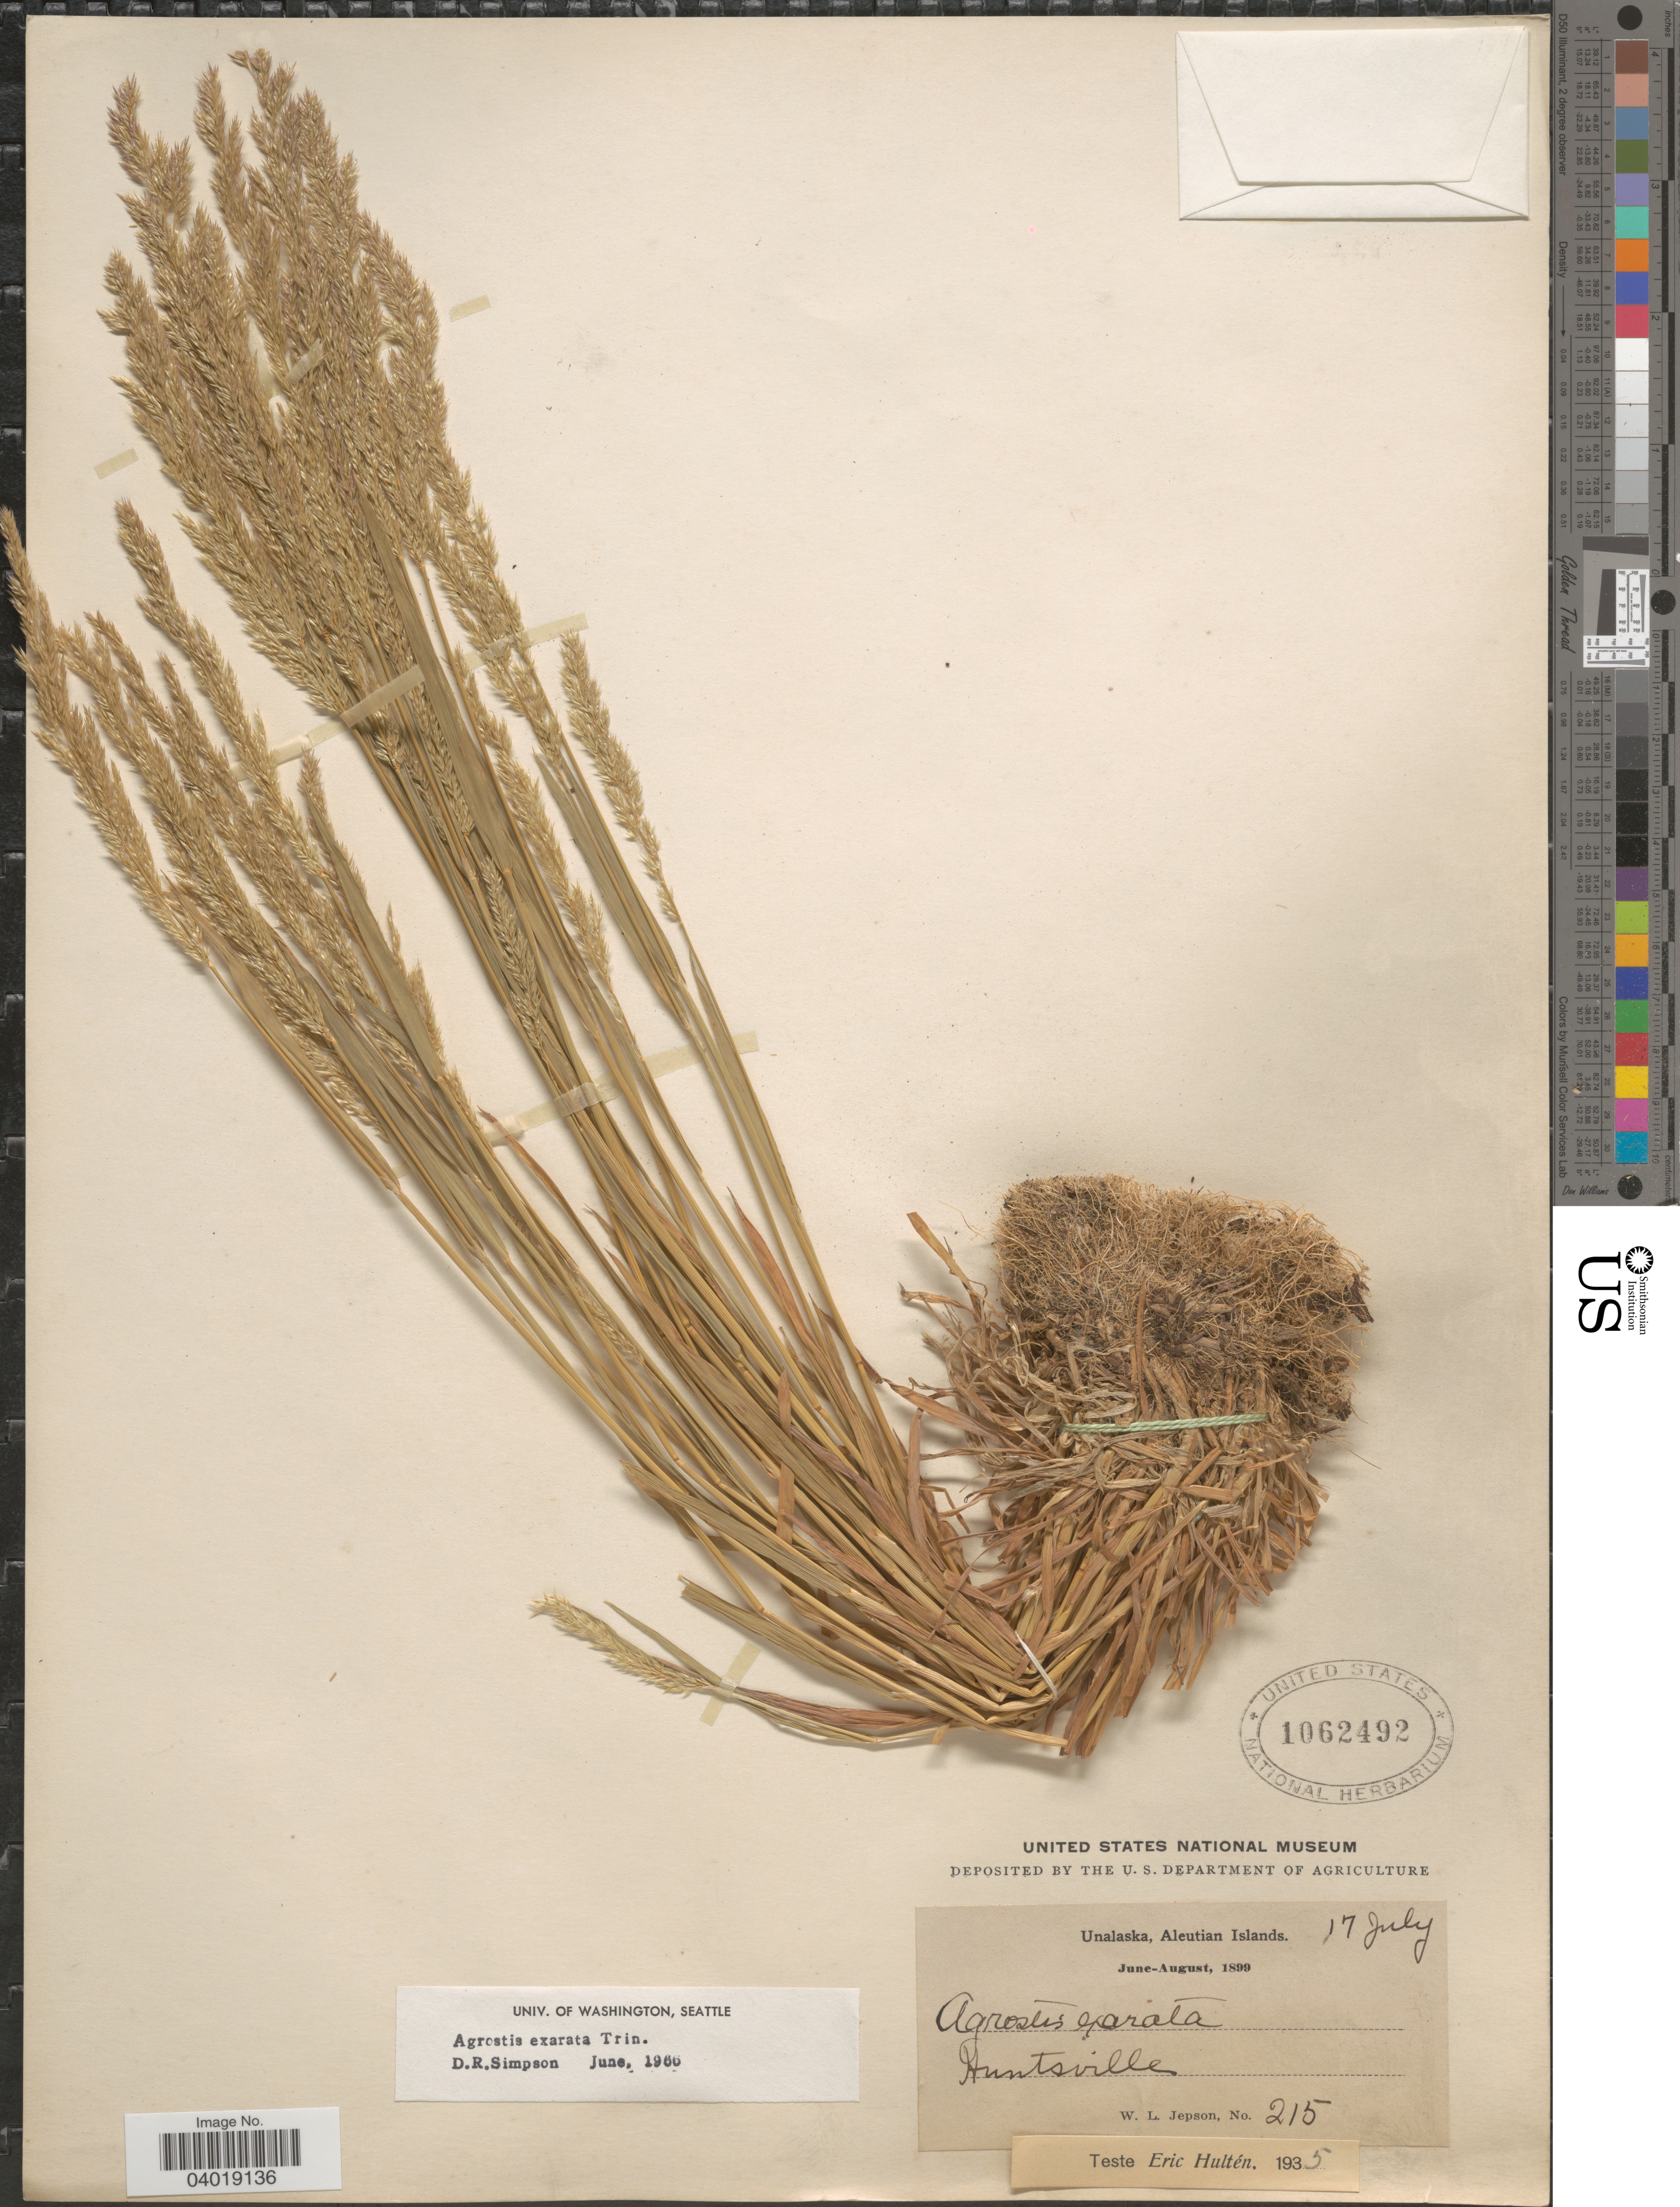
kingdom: Plantae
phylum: Tracheophyta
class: Liliopsida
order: Poales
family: Poaceae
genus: Agrostis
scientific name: Agrostis exarata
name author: Trin.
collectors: W. L. Jepson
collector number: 215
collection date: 1899-06/1899-08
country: United States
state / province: Alaska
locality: Unalaska, Aleutian Islands. Huntsville.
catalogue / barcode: US 1062492